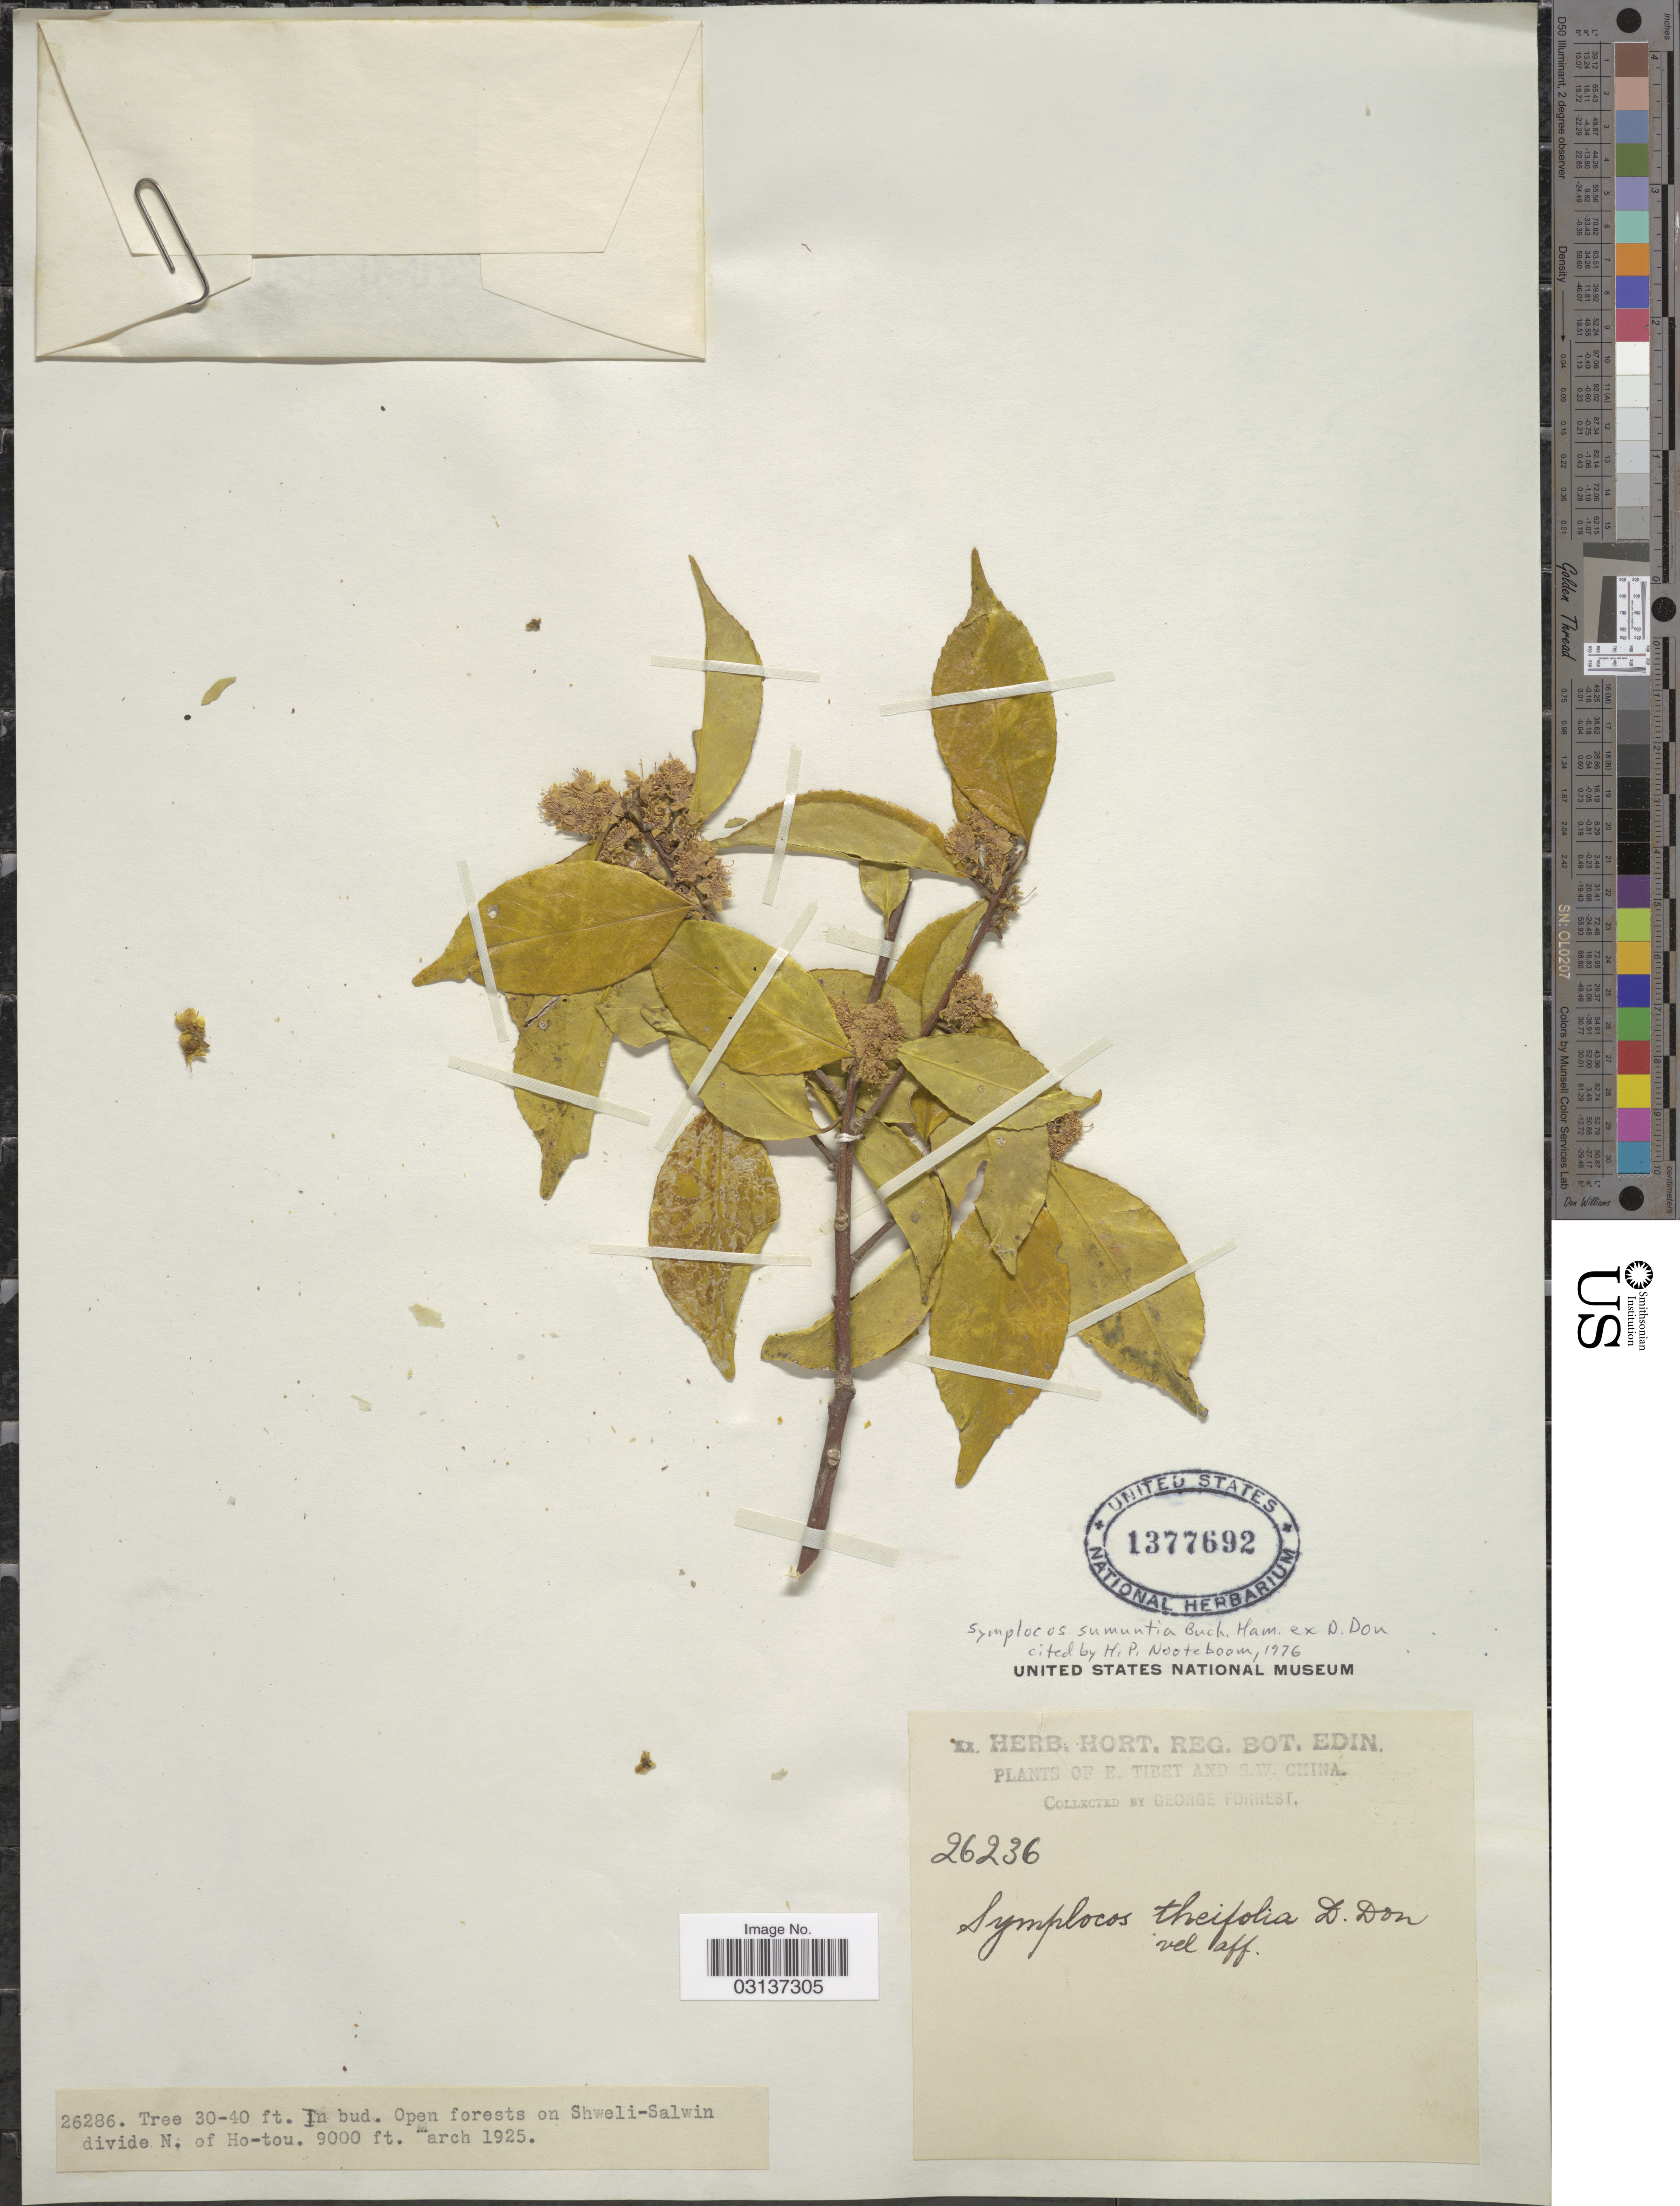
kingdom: Plantae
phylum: Tracheophyta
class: Magnoliopsida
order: Ericales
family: Symplocaceae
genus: Symplocos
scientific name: Symplocos sumuntia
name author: Buch.-Ham. ex D. Don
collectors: G. Forrest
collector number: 26286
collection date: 1925-03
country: China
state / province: Xizang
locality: Open forests on Shweli-Salwin divide N of Ho-tou. E. Tibet and S. W. China.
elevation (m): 2743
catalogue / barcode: US 1377692